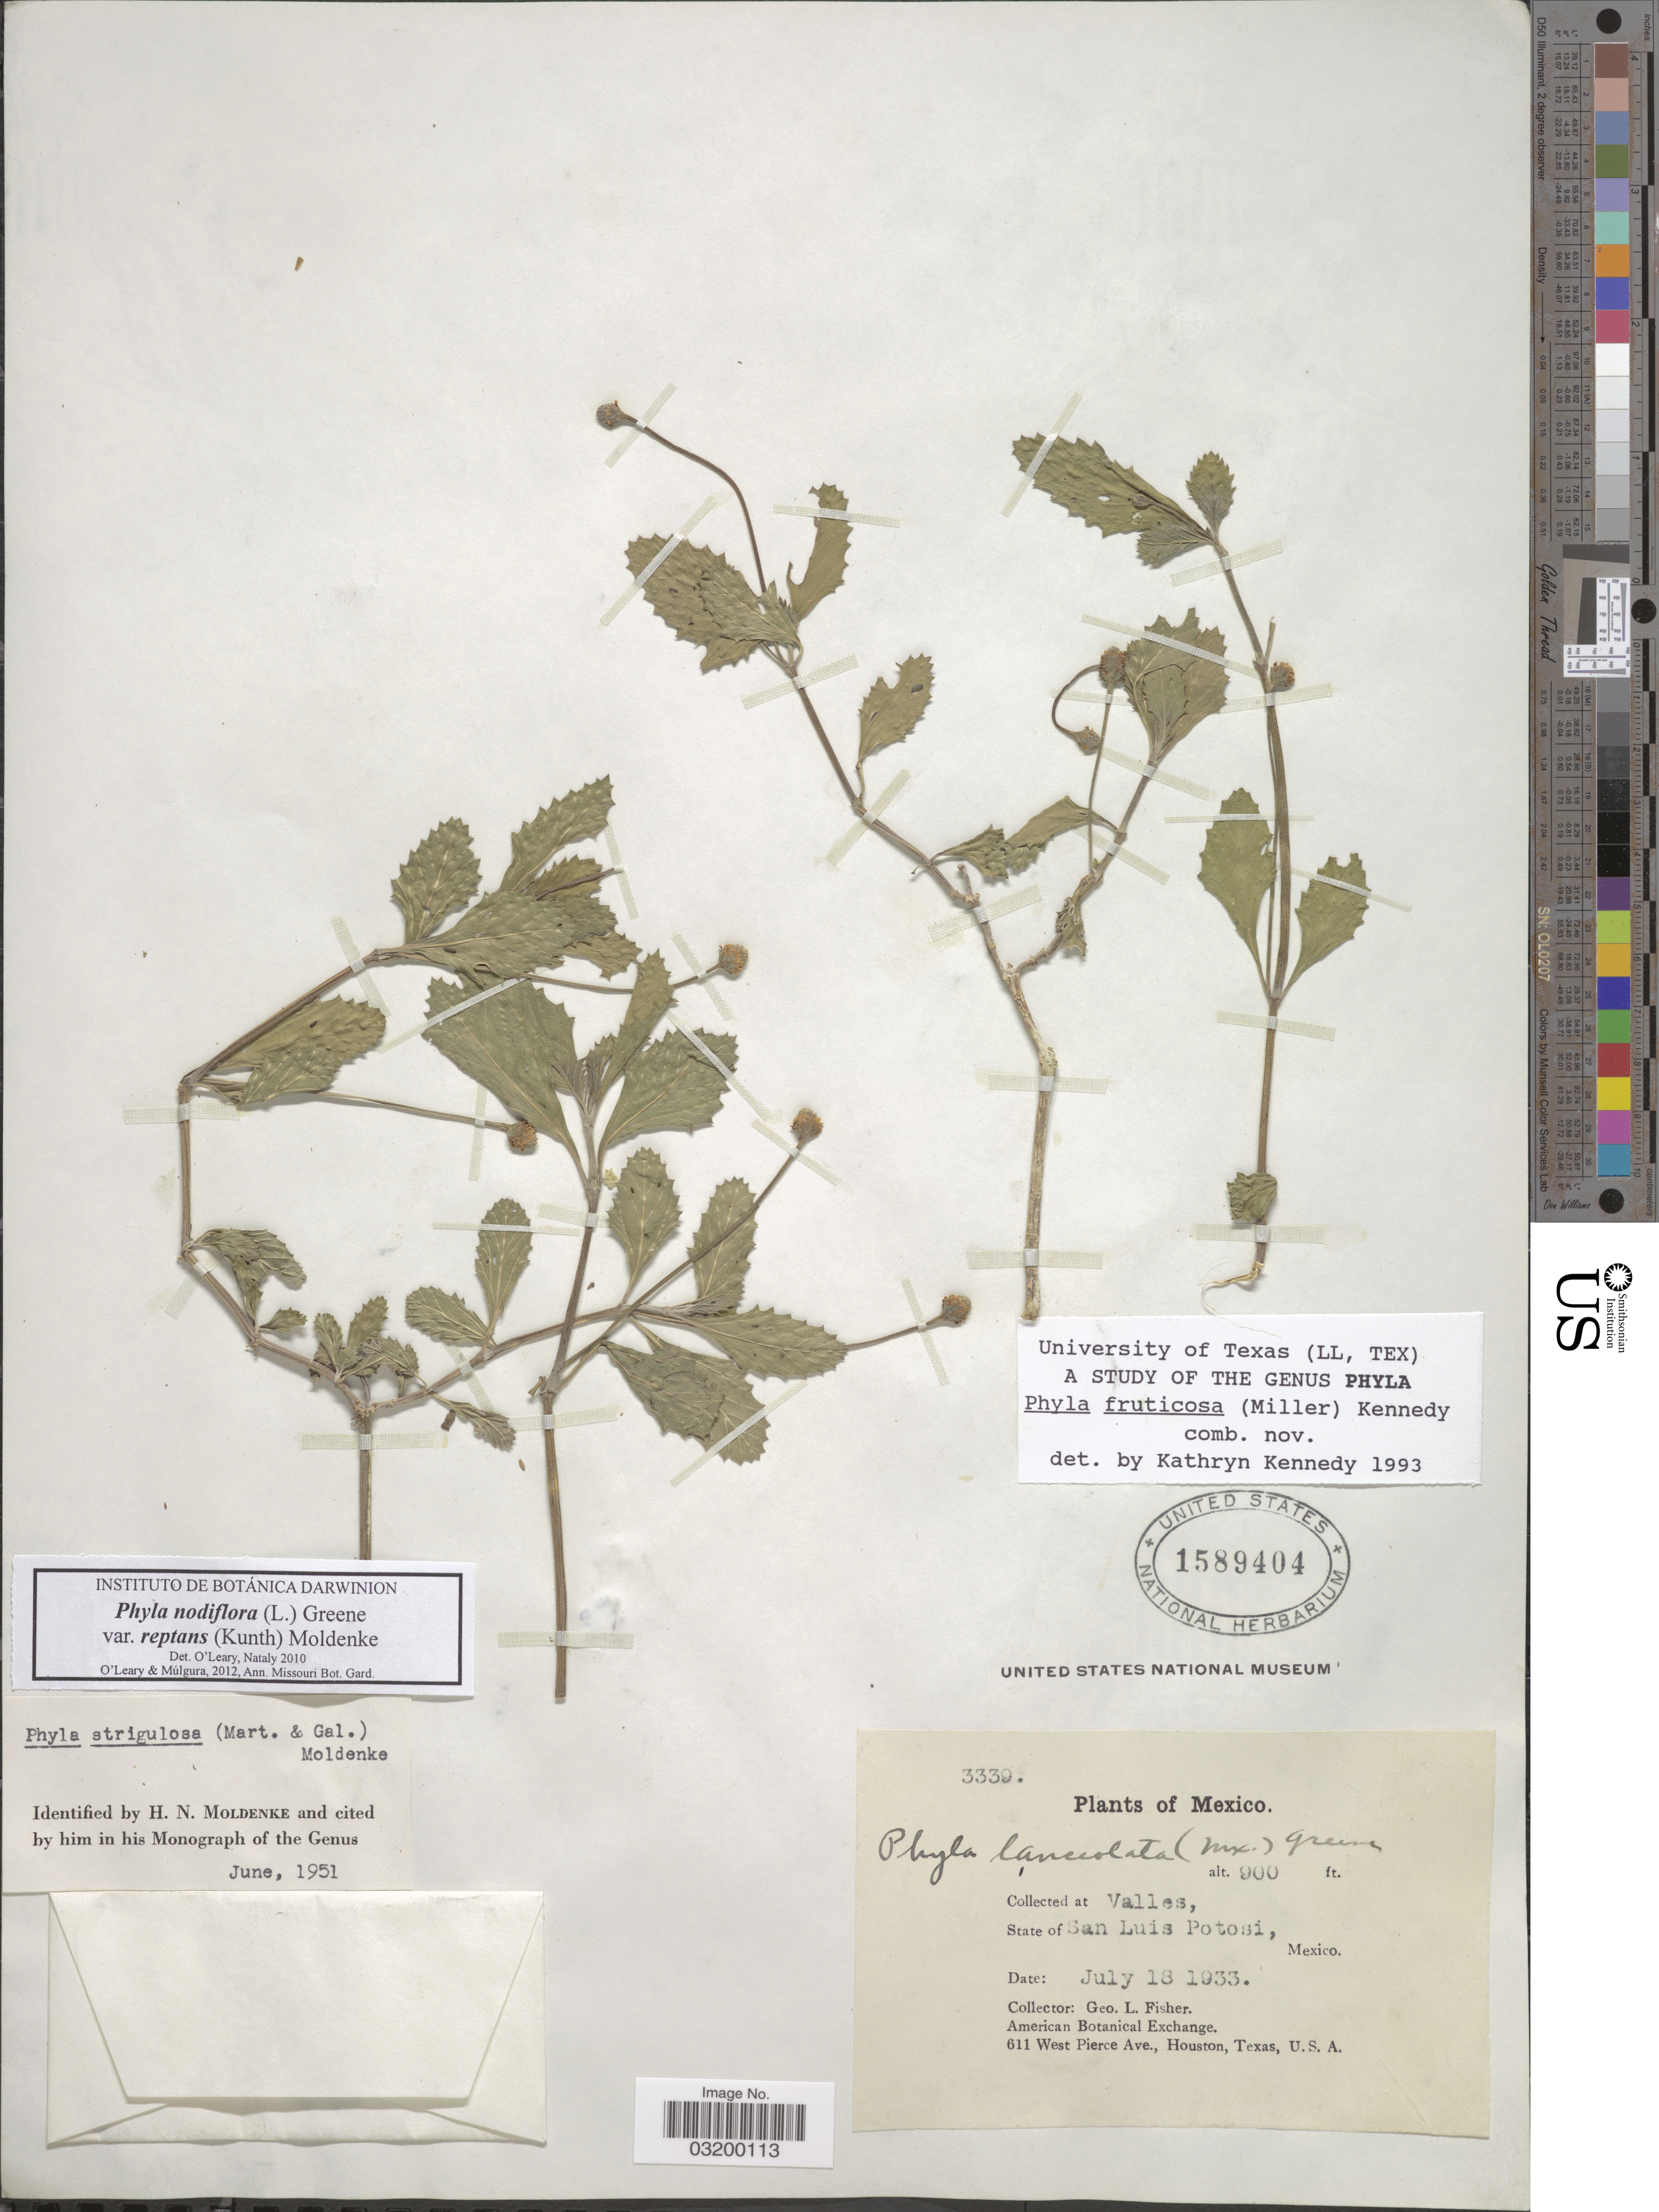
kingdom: Plantae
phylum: Tracheophyta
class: Magnoliopsida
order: Lamiales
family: Verbenaceae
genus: Phyla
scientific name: Phyla nodiflora var. reptans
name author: (Kunth) Moldenke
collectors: G. L. Fisher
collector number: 3339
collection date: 1933-07-18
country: Mexico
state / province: San Luis Potosí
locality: At Valles.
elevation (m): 274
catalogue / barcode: US 1589404